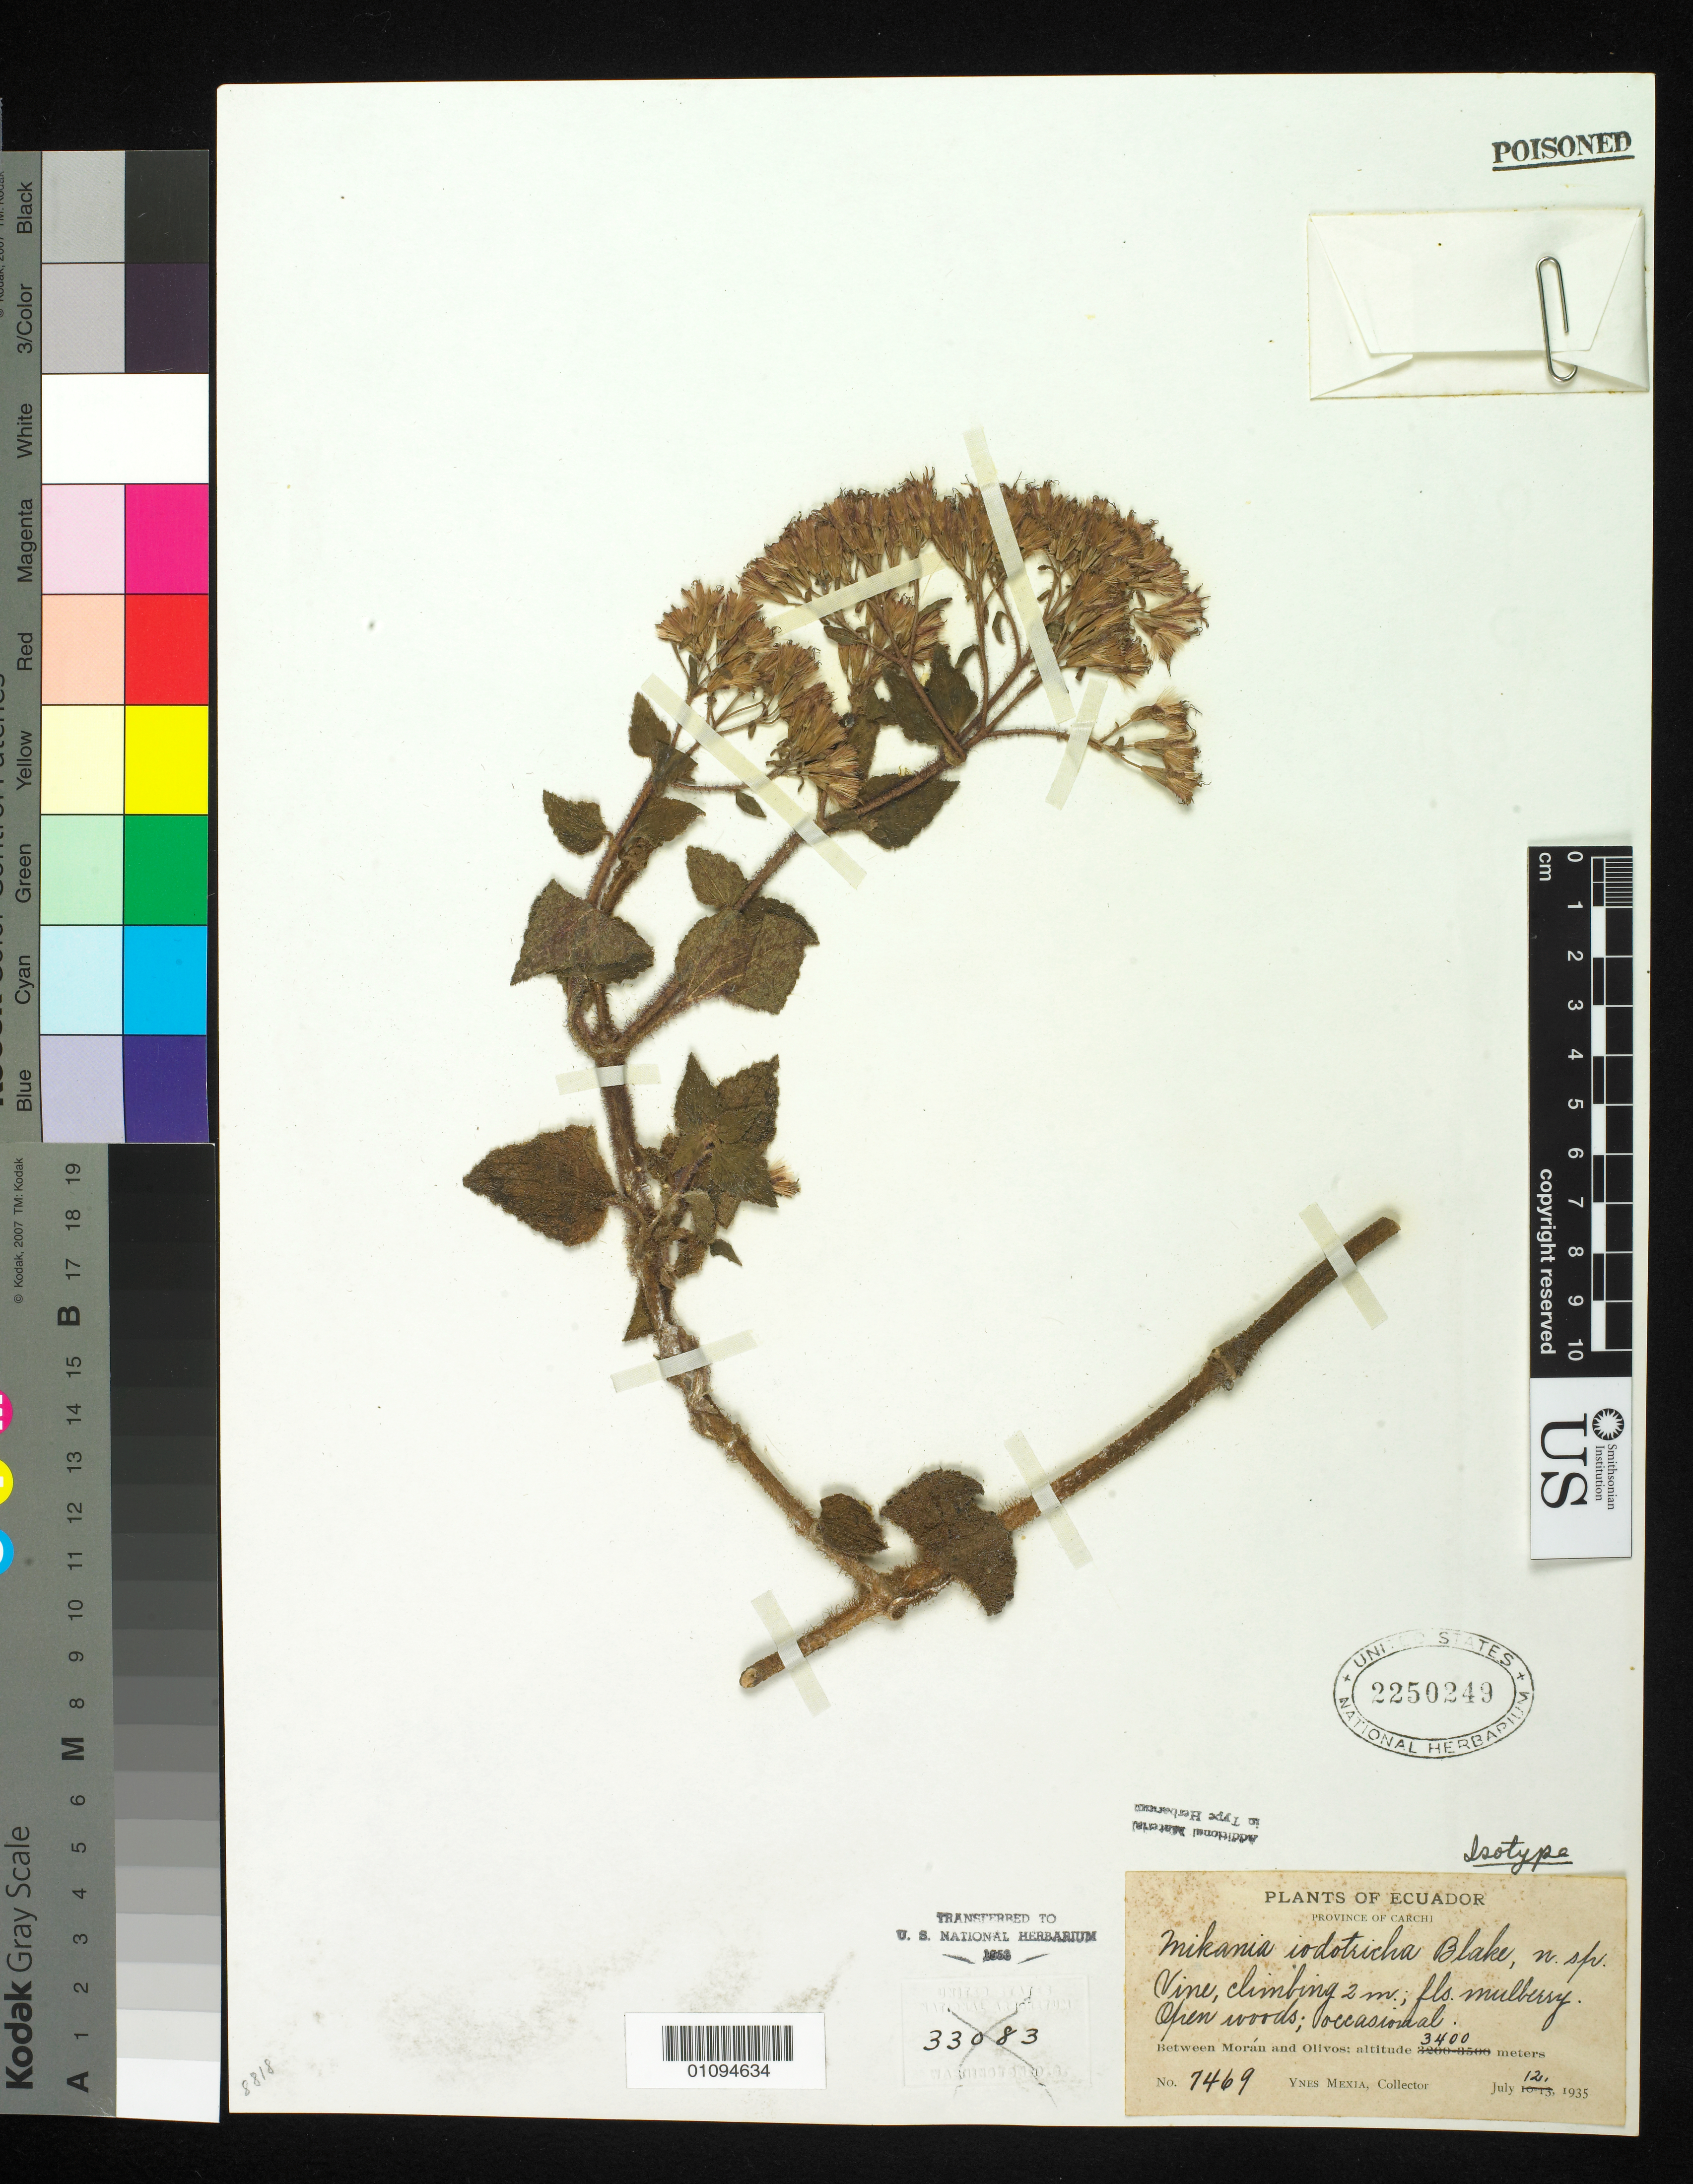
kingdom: Plantae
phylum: Tracheophyta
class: Magnoliopsida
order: Asterales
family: Asteraceae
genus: Mikania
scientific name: Mikania iodotricha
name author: S.F. Blake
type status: Isotype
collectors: Y. Mexia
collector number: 7469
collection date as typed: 12 Jul 1935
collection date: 1935-07-12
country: Ecuador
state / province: Carchi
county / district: Tulcán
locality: Between Moran and Olivos.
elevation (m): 3400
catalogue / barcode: US 2250249